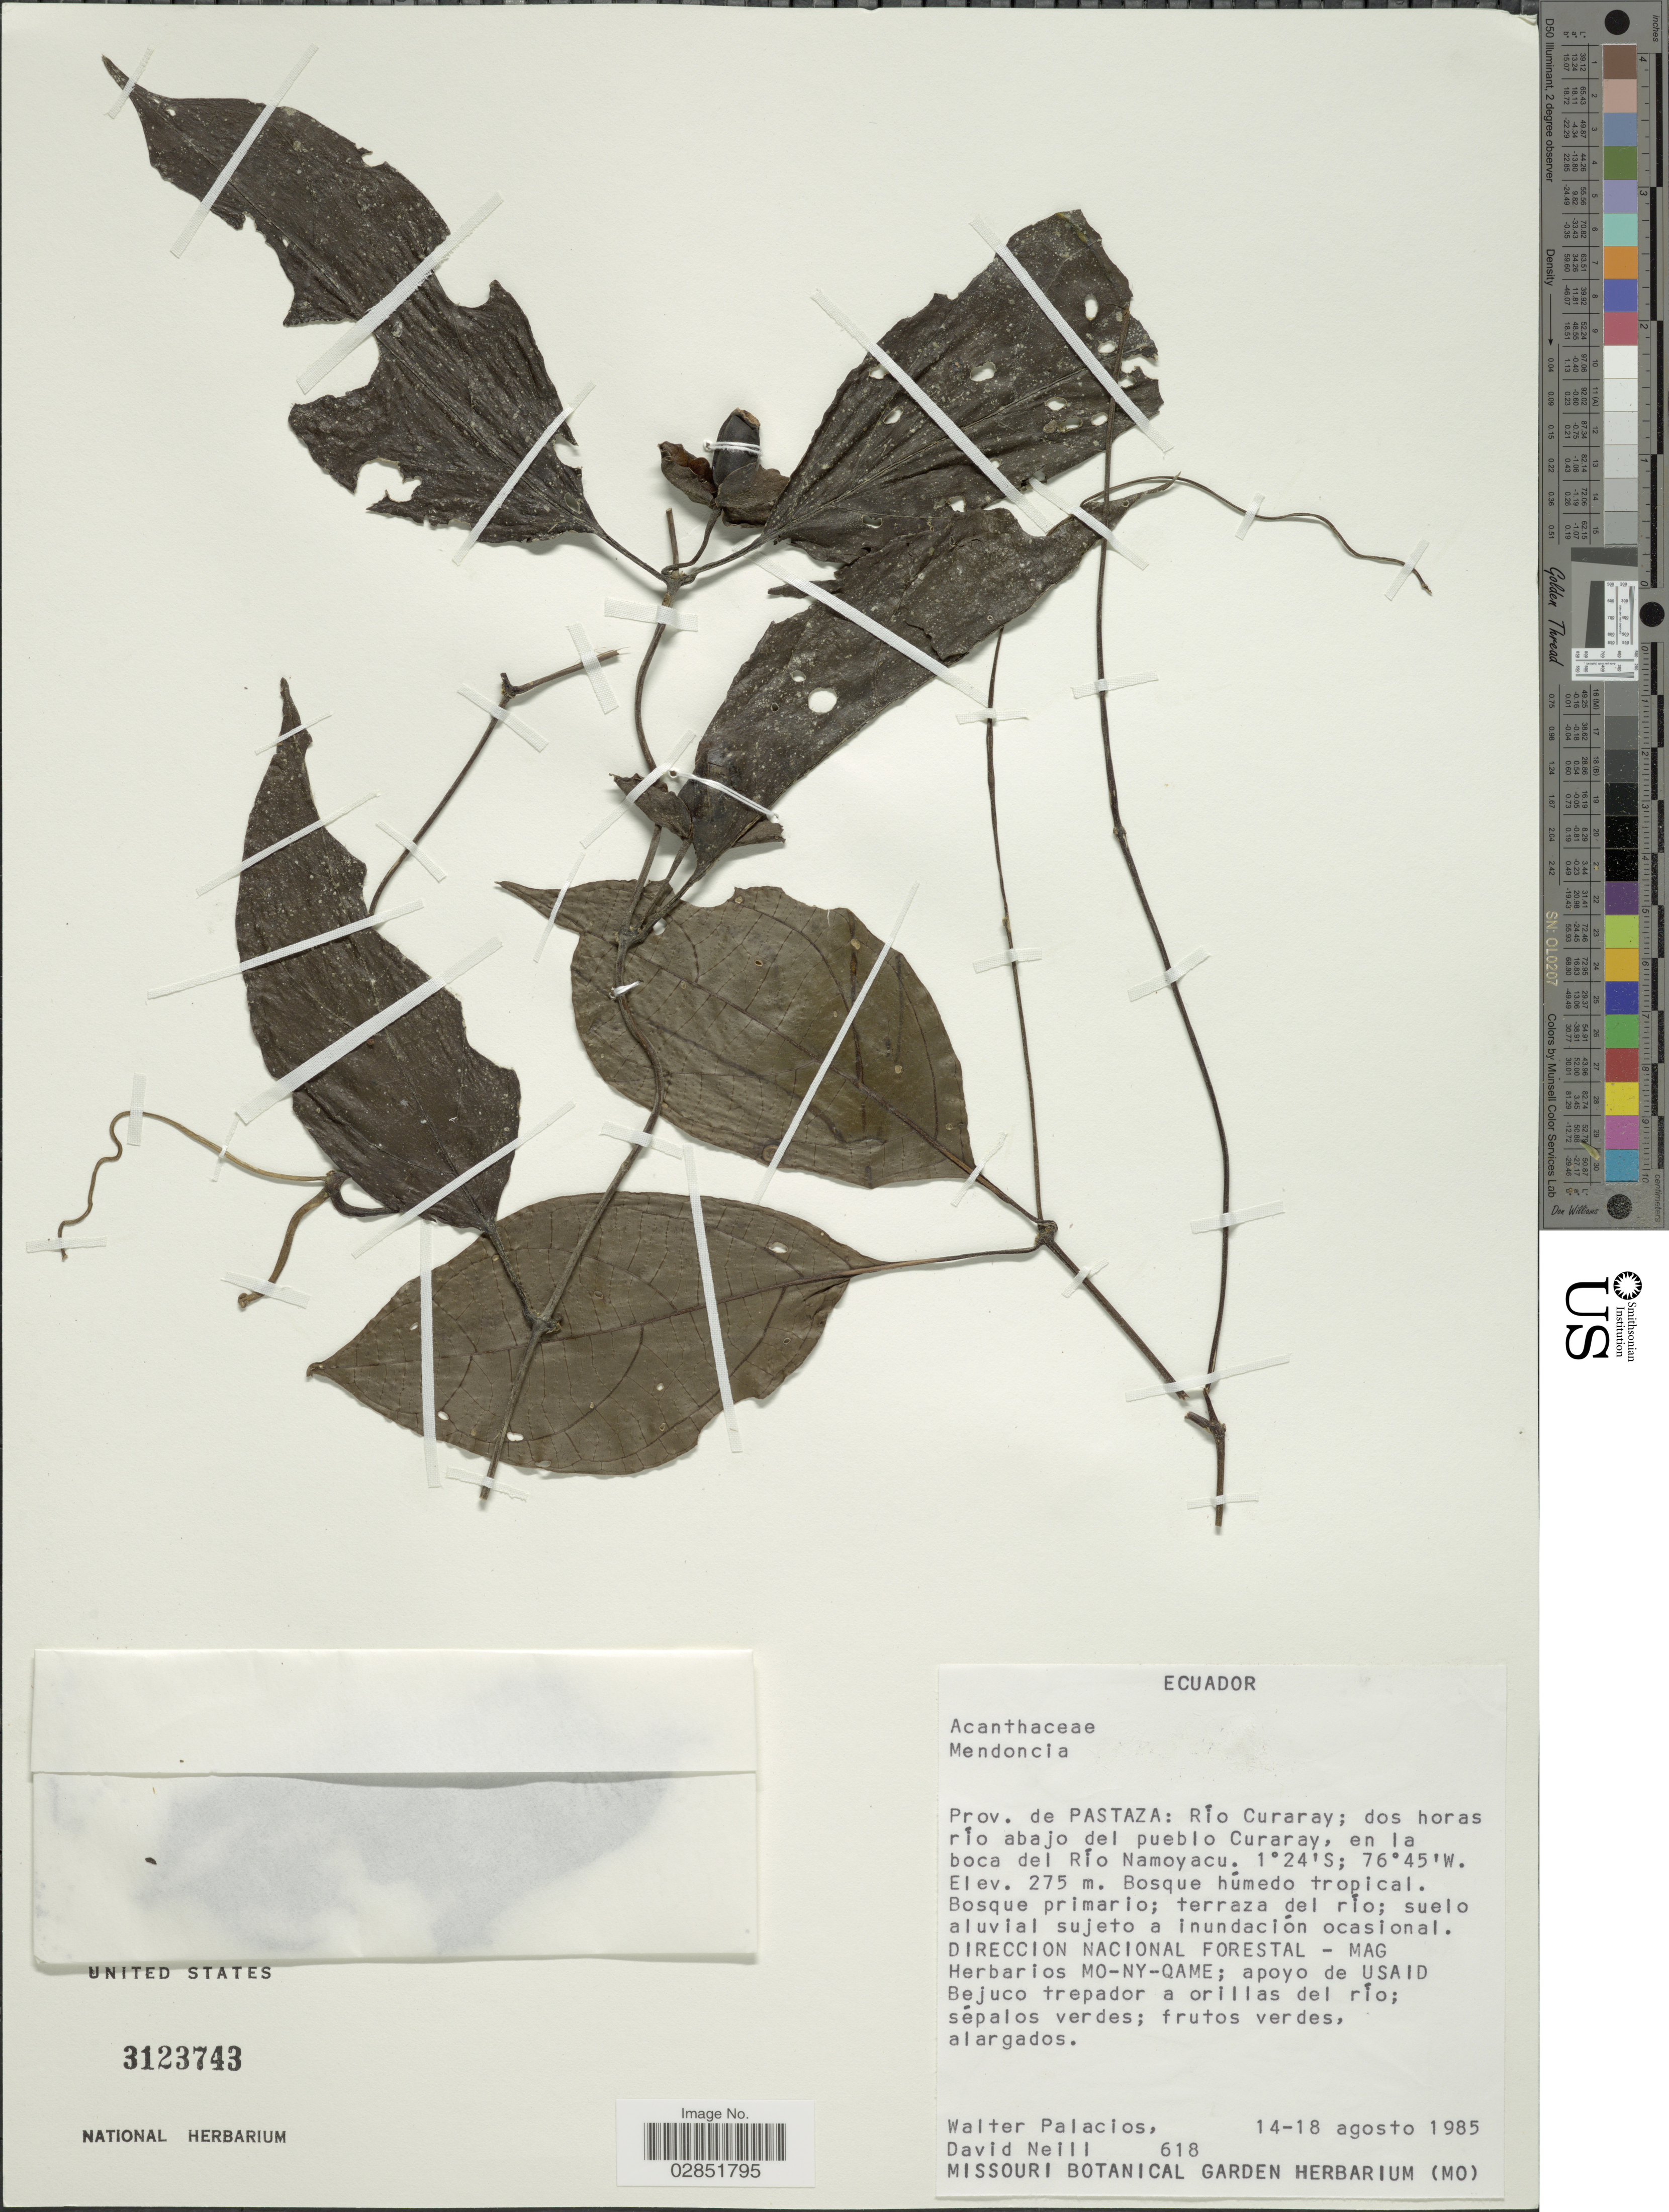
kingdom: Plantae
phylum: Tracheophyta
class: Magnoliopsida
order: Lamiales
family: Acanthaceae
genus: Mendoncia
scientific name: Mendoncia sp.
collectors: W. Palacios & D. Neill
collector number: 618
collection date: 1985-08-14/1985-08-18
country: Ecuador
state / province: Pastaza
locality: Prov. de Pastaza: Río Curaray; dos horas río abajo del pueblo Curaray, en la boca del Río Namoyacu.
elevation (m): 275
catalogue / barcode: US 3123743